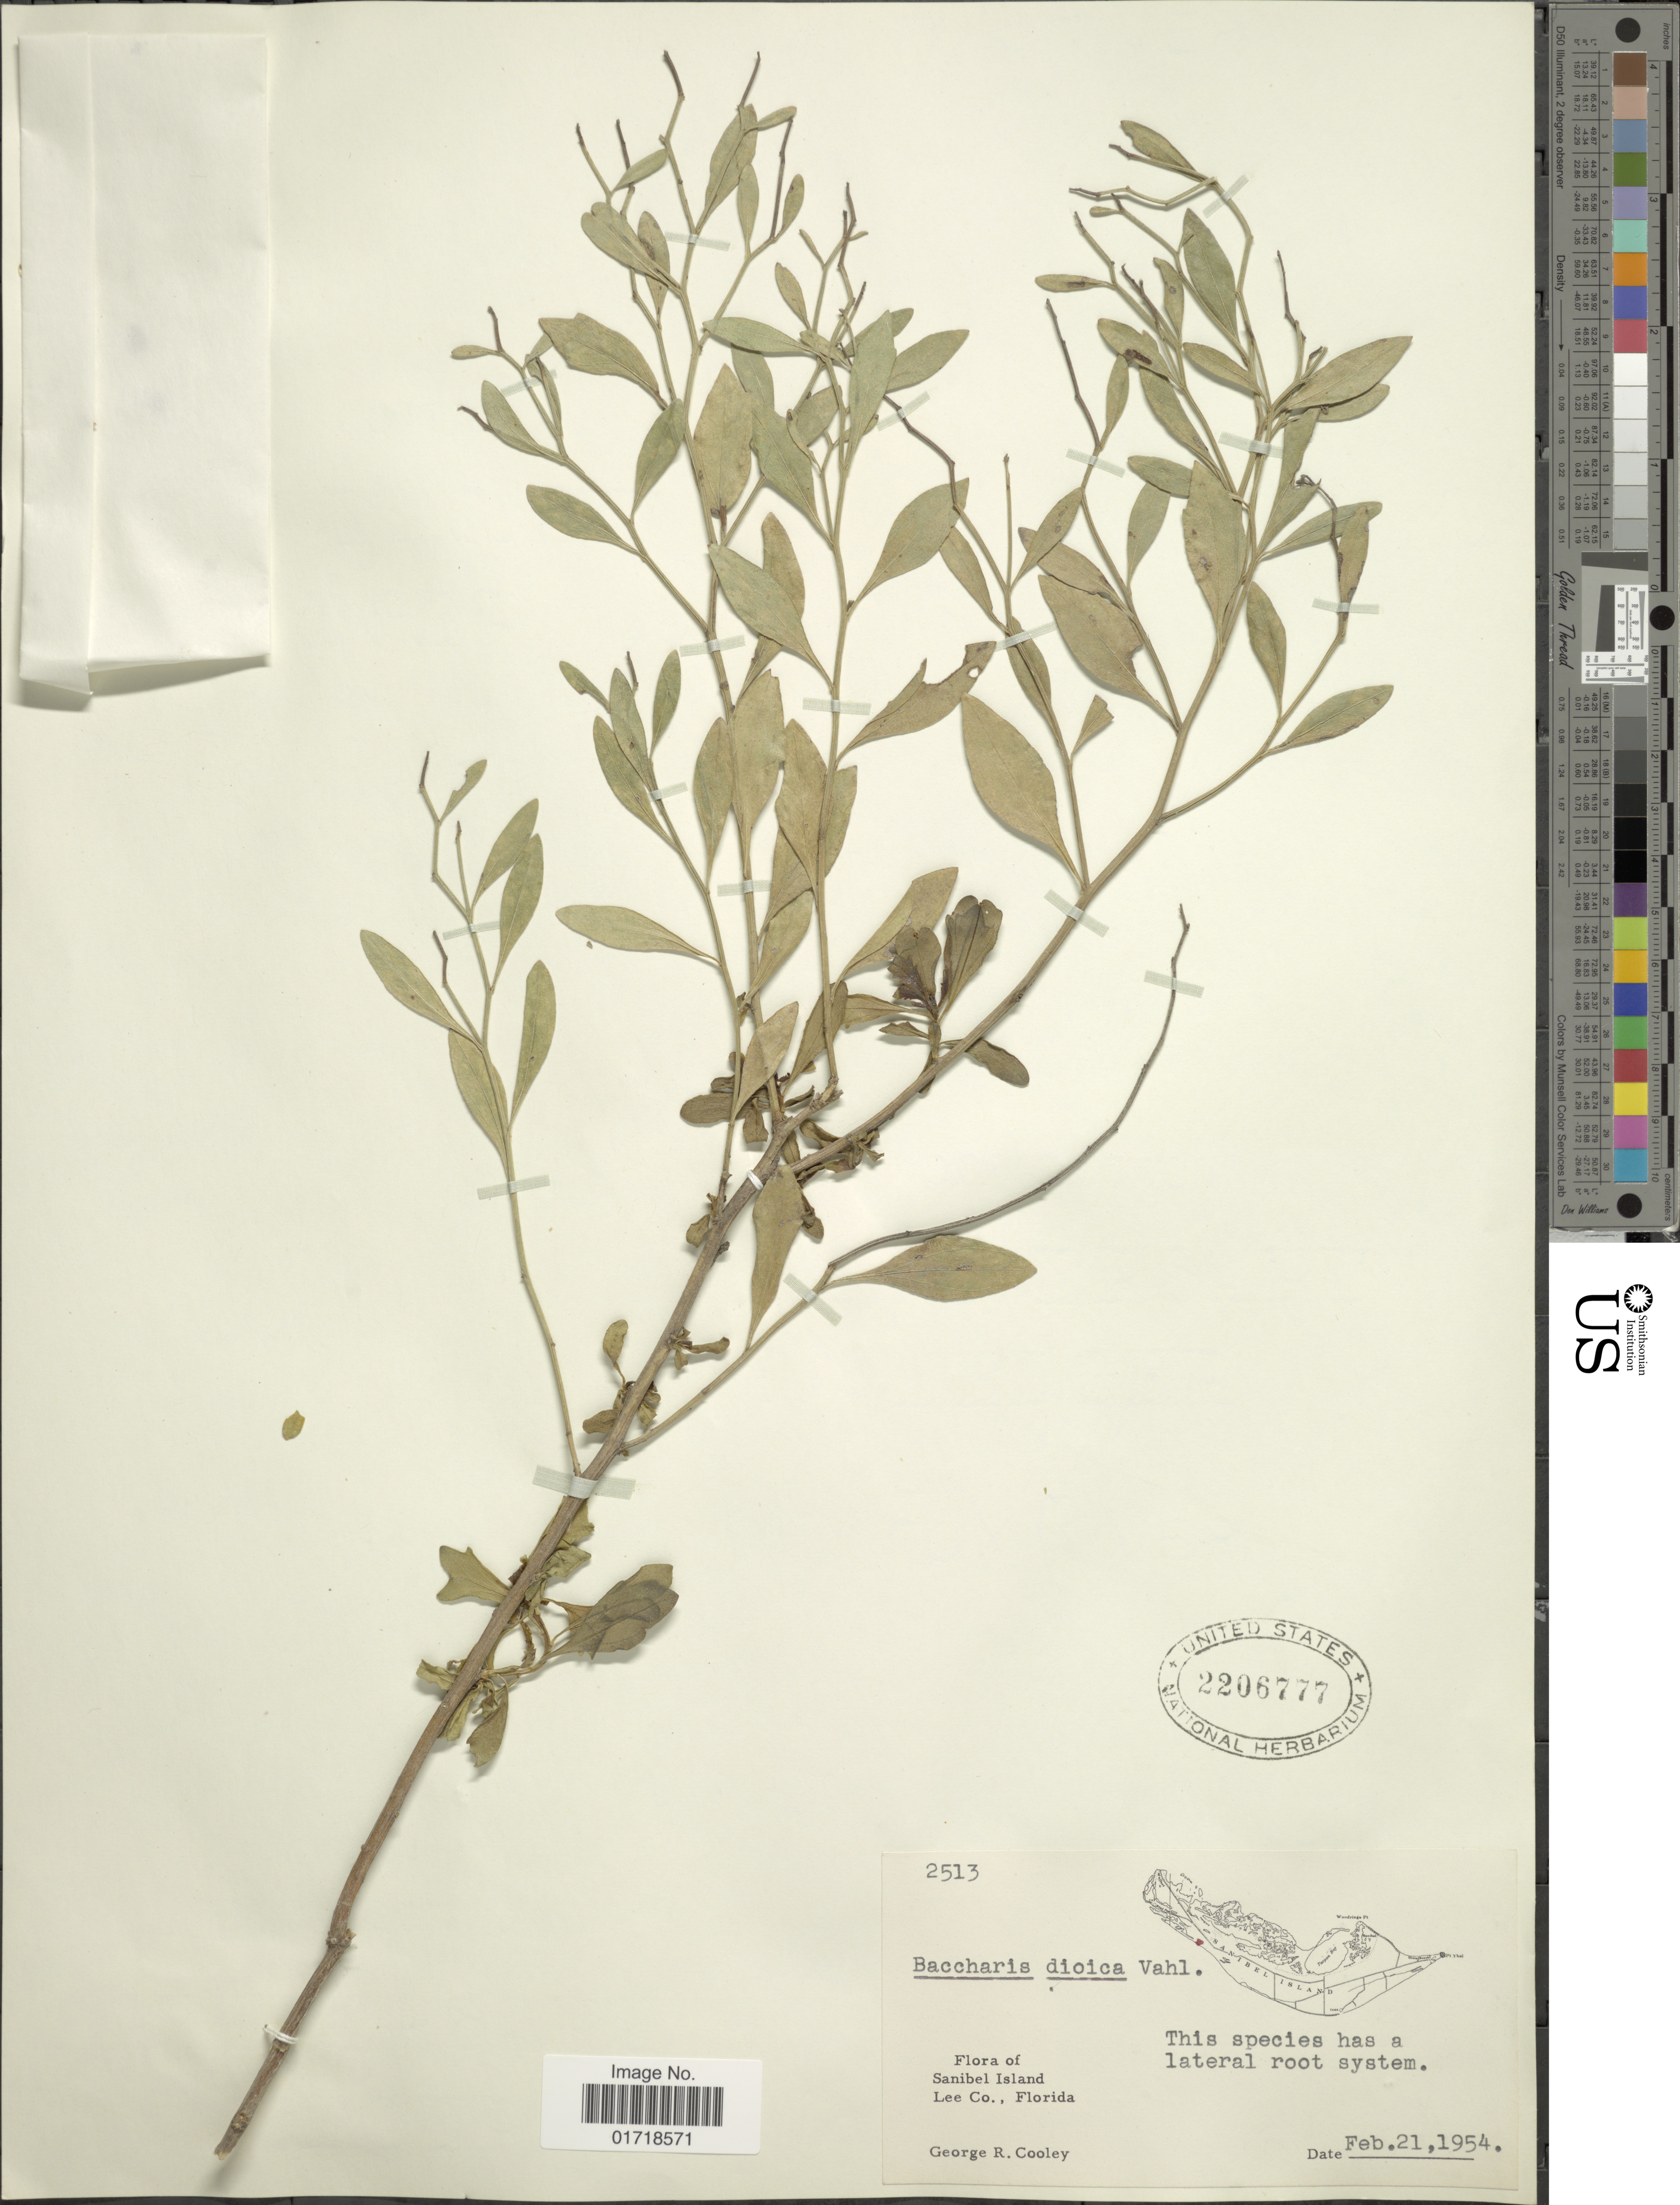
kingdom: Plantae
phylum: Tracheophyta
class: Magnoliopsida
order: Asterales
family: Asteraceae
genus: Baccharis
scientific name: Baccharis dioica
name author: Vahl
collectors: G. R. Cooley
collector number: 2513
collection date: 1954-02-21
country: United States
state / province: Florida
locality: Sanibel Island, Lee Co.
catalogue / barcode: US 2206777